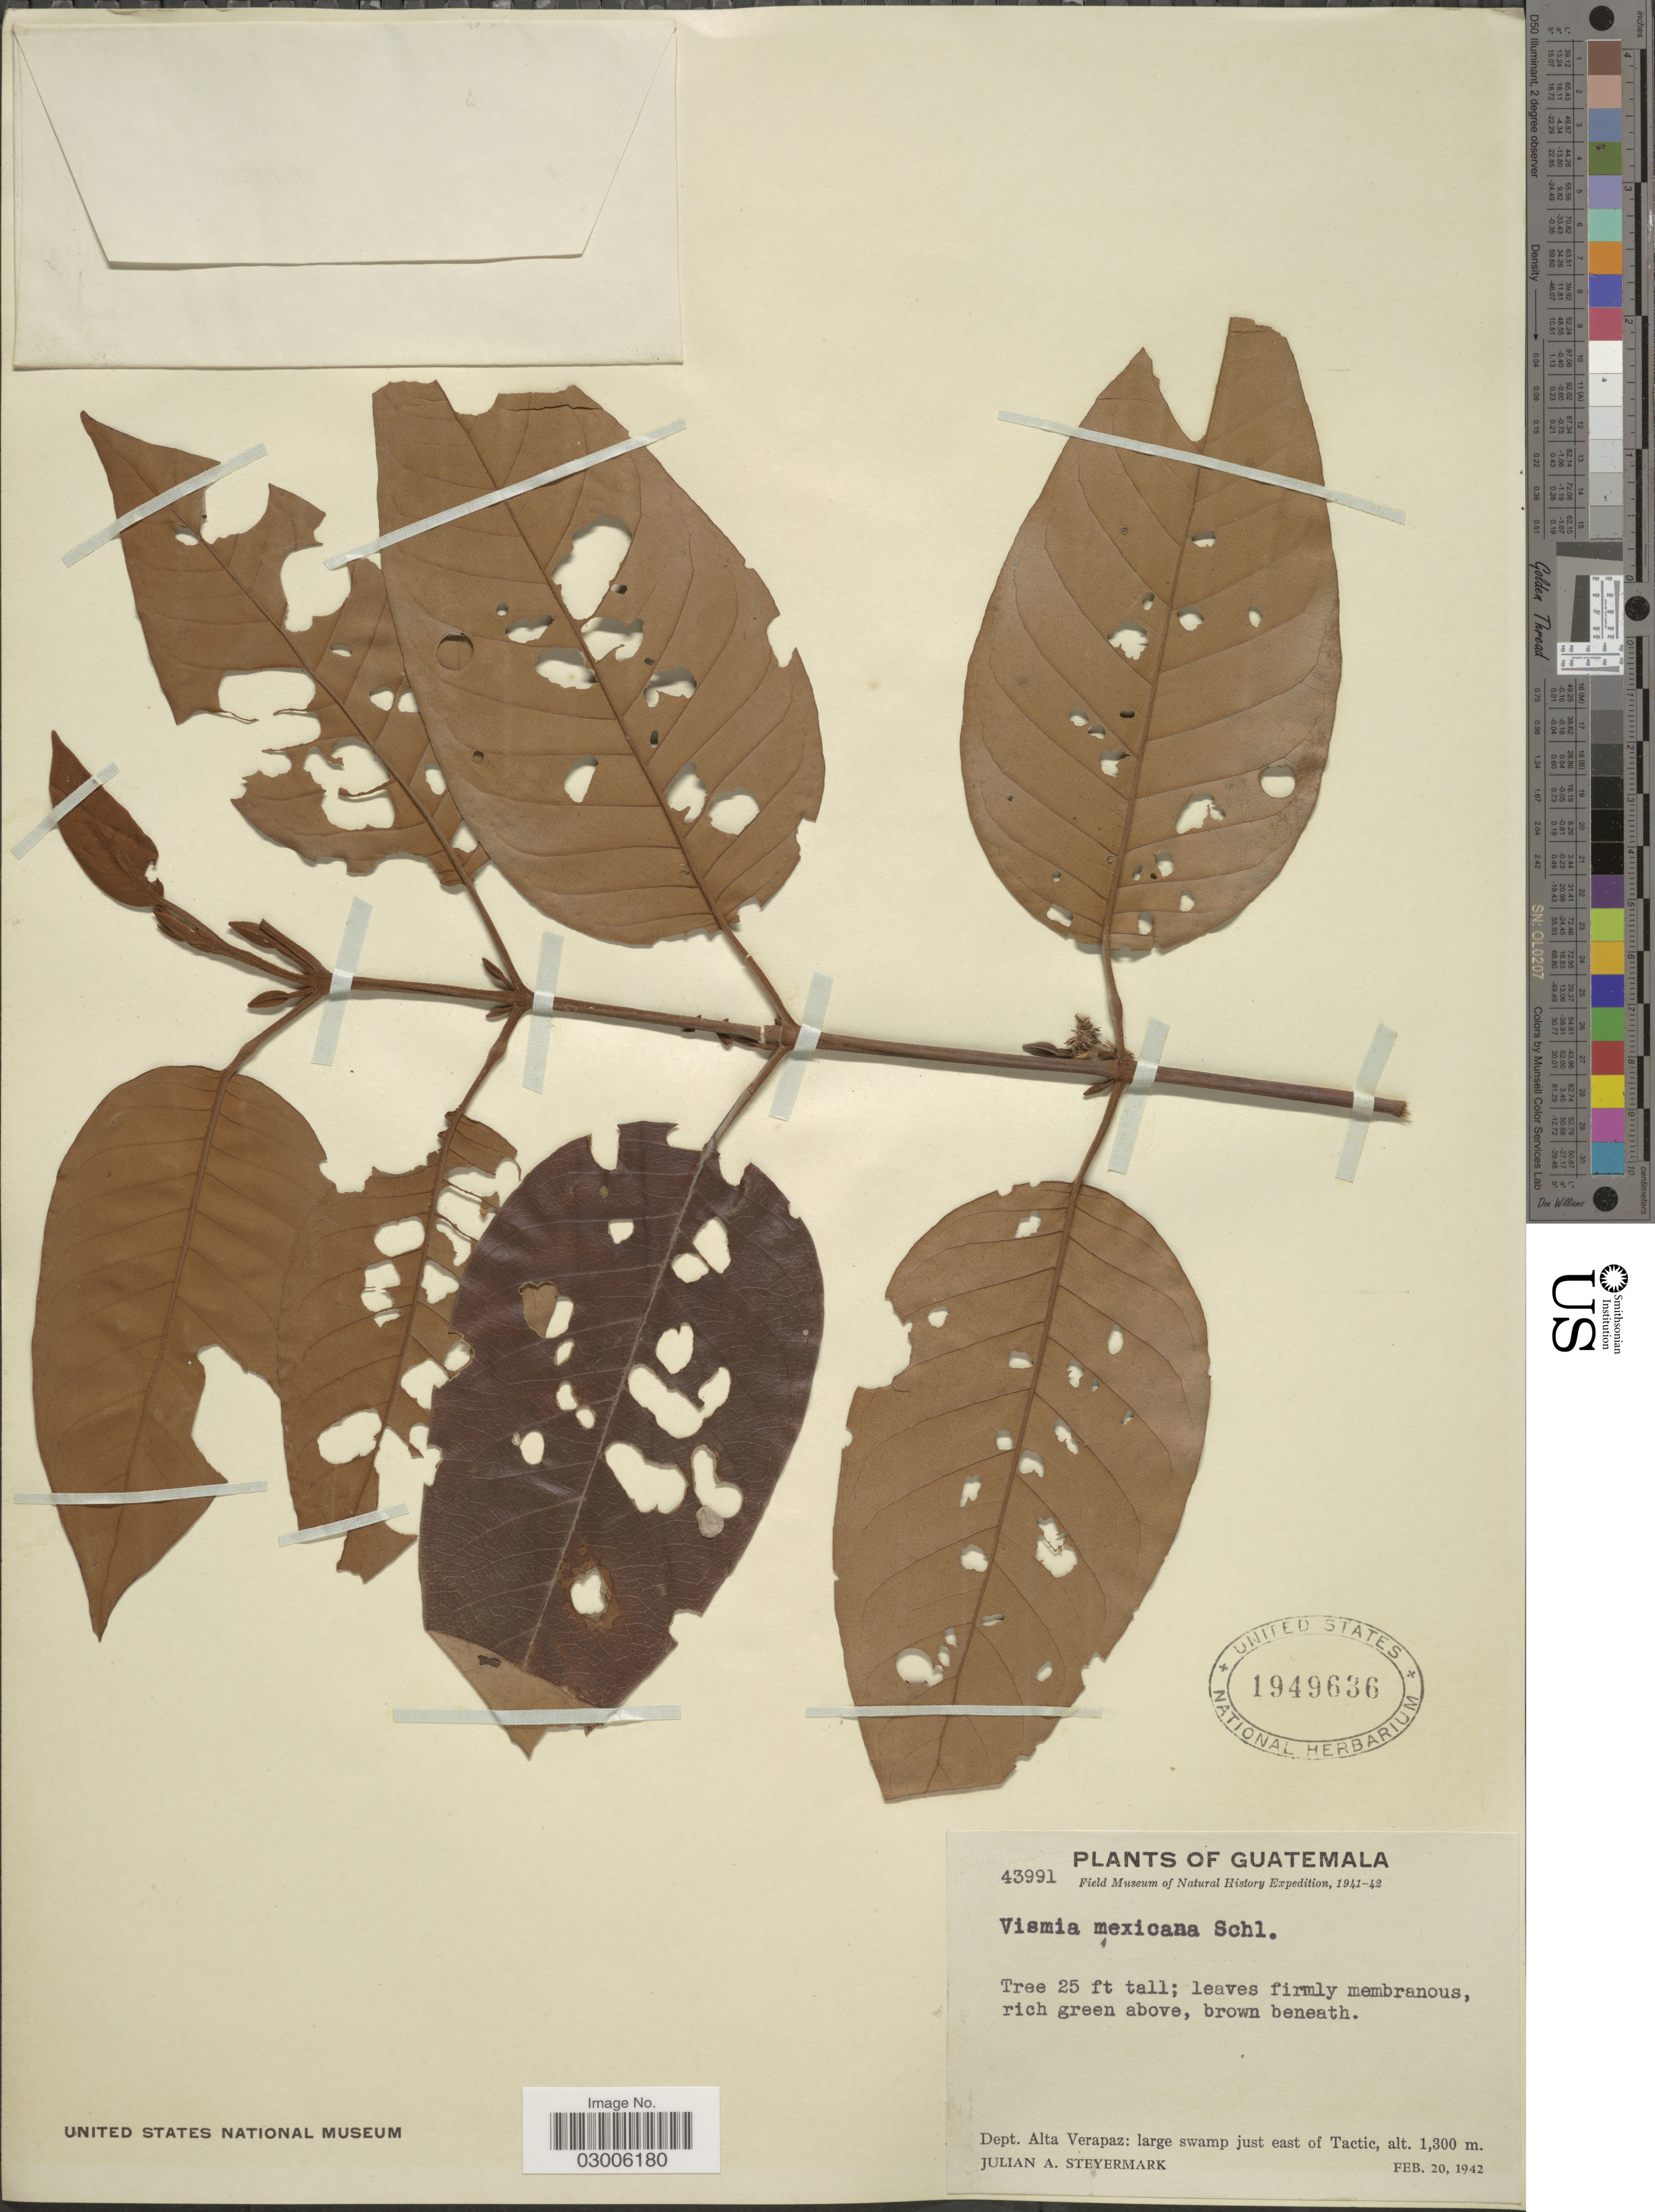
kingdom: Plantae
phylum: Tracheophyta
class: Magnoliopsida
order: Malpighiales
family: Hypericaceae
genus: Vismia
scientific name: Vismia baccifera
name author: (L.) Triana & Planch.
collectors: J. Steyermark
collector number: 43991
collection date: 1942-02-20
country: Guatemala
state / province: Alta Verapaz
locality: Dept. Alta Verapaz: large swamp just east of Tactic.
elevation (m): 1300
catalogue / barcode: US 1949636